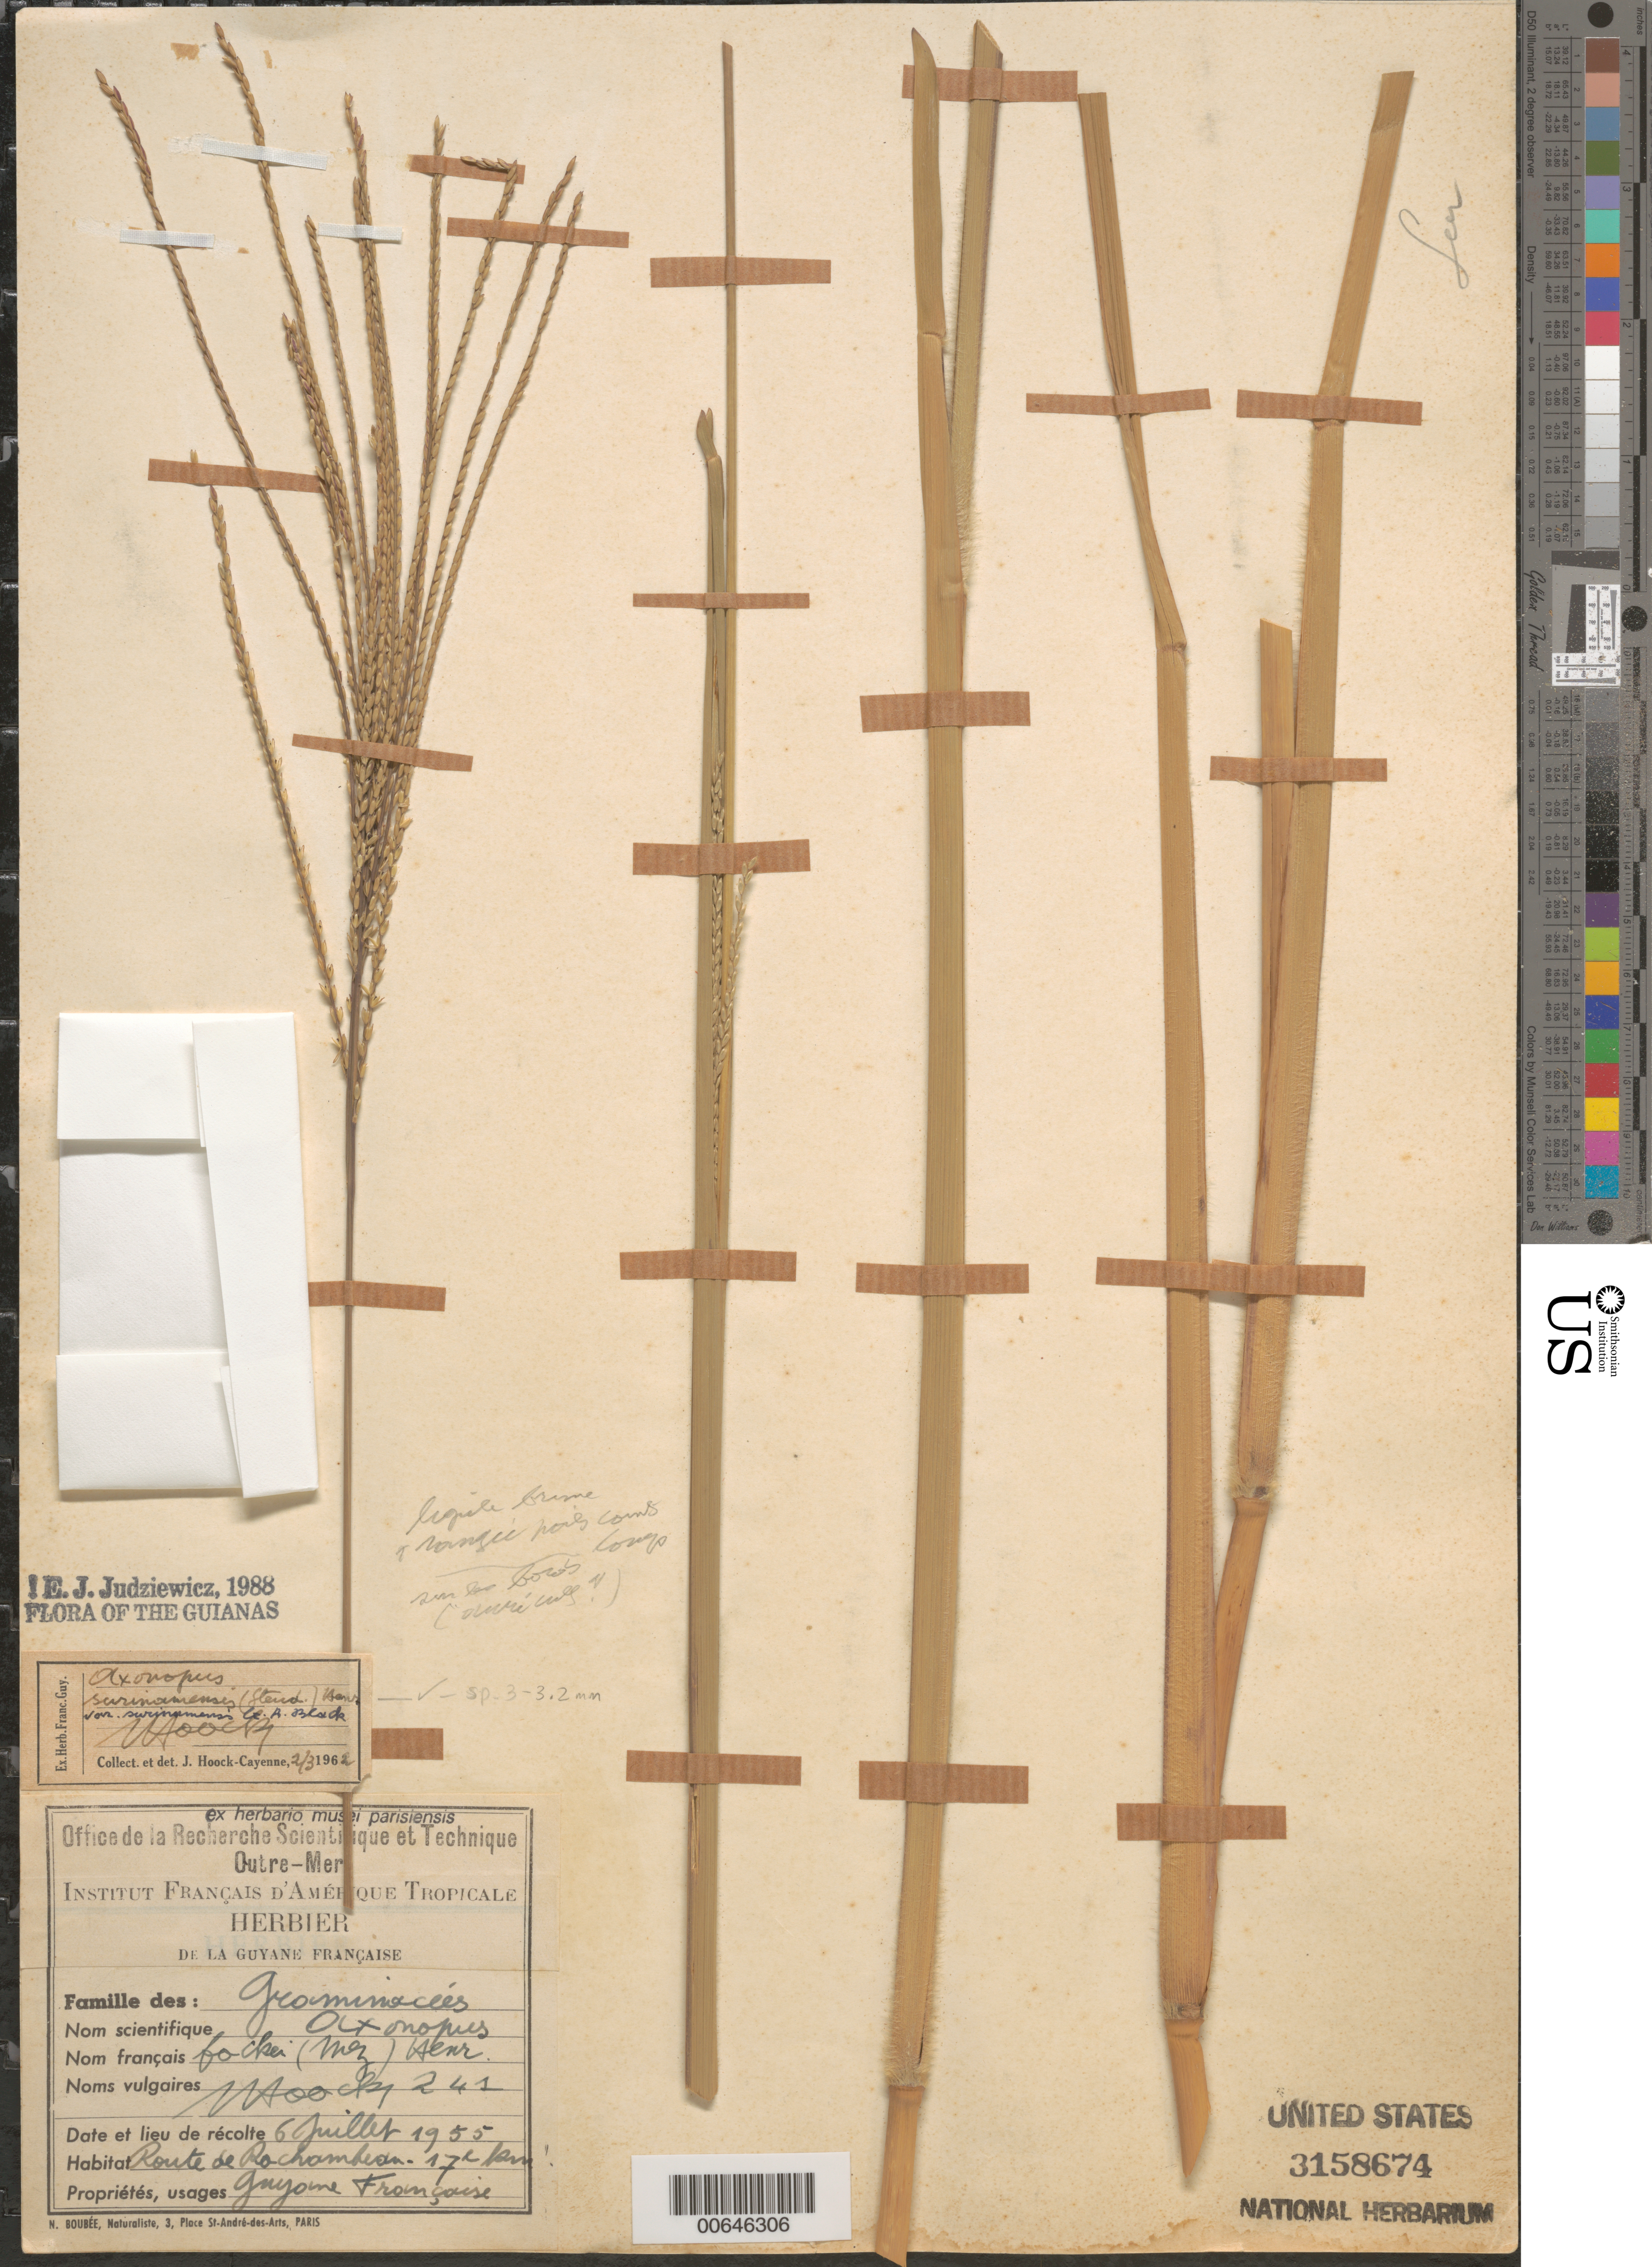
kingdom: Plantae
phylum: Tracheophyta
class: Liliopsida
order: Poales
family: Poaceae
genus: Axonopus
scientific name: Axonopus surinamensis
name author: (Hochst. ex Steud.) Henr.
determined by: Judziewicz, E. J.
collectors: J. Hoock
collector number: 241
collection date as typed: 6-Jul-55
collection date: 1955-07-06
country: French Guiana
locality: Route de Rochambeau, km 17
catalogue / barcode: US 3158674